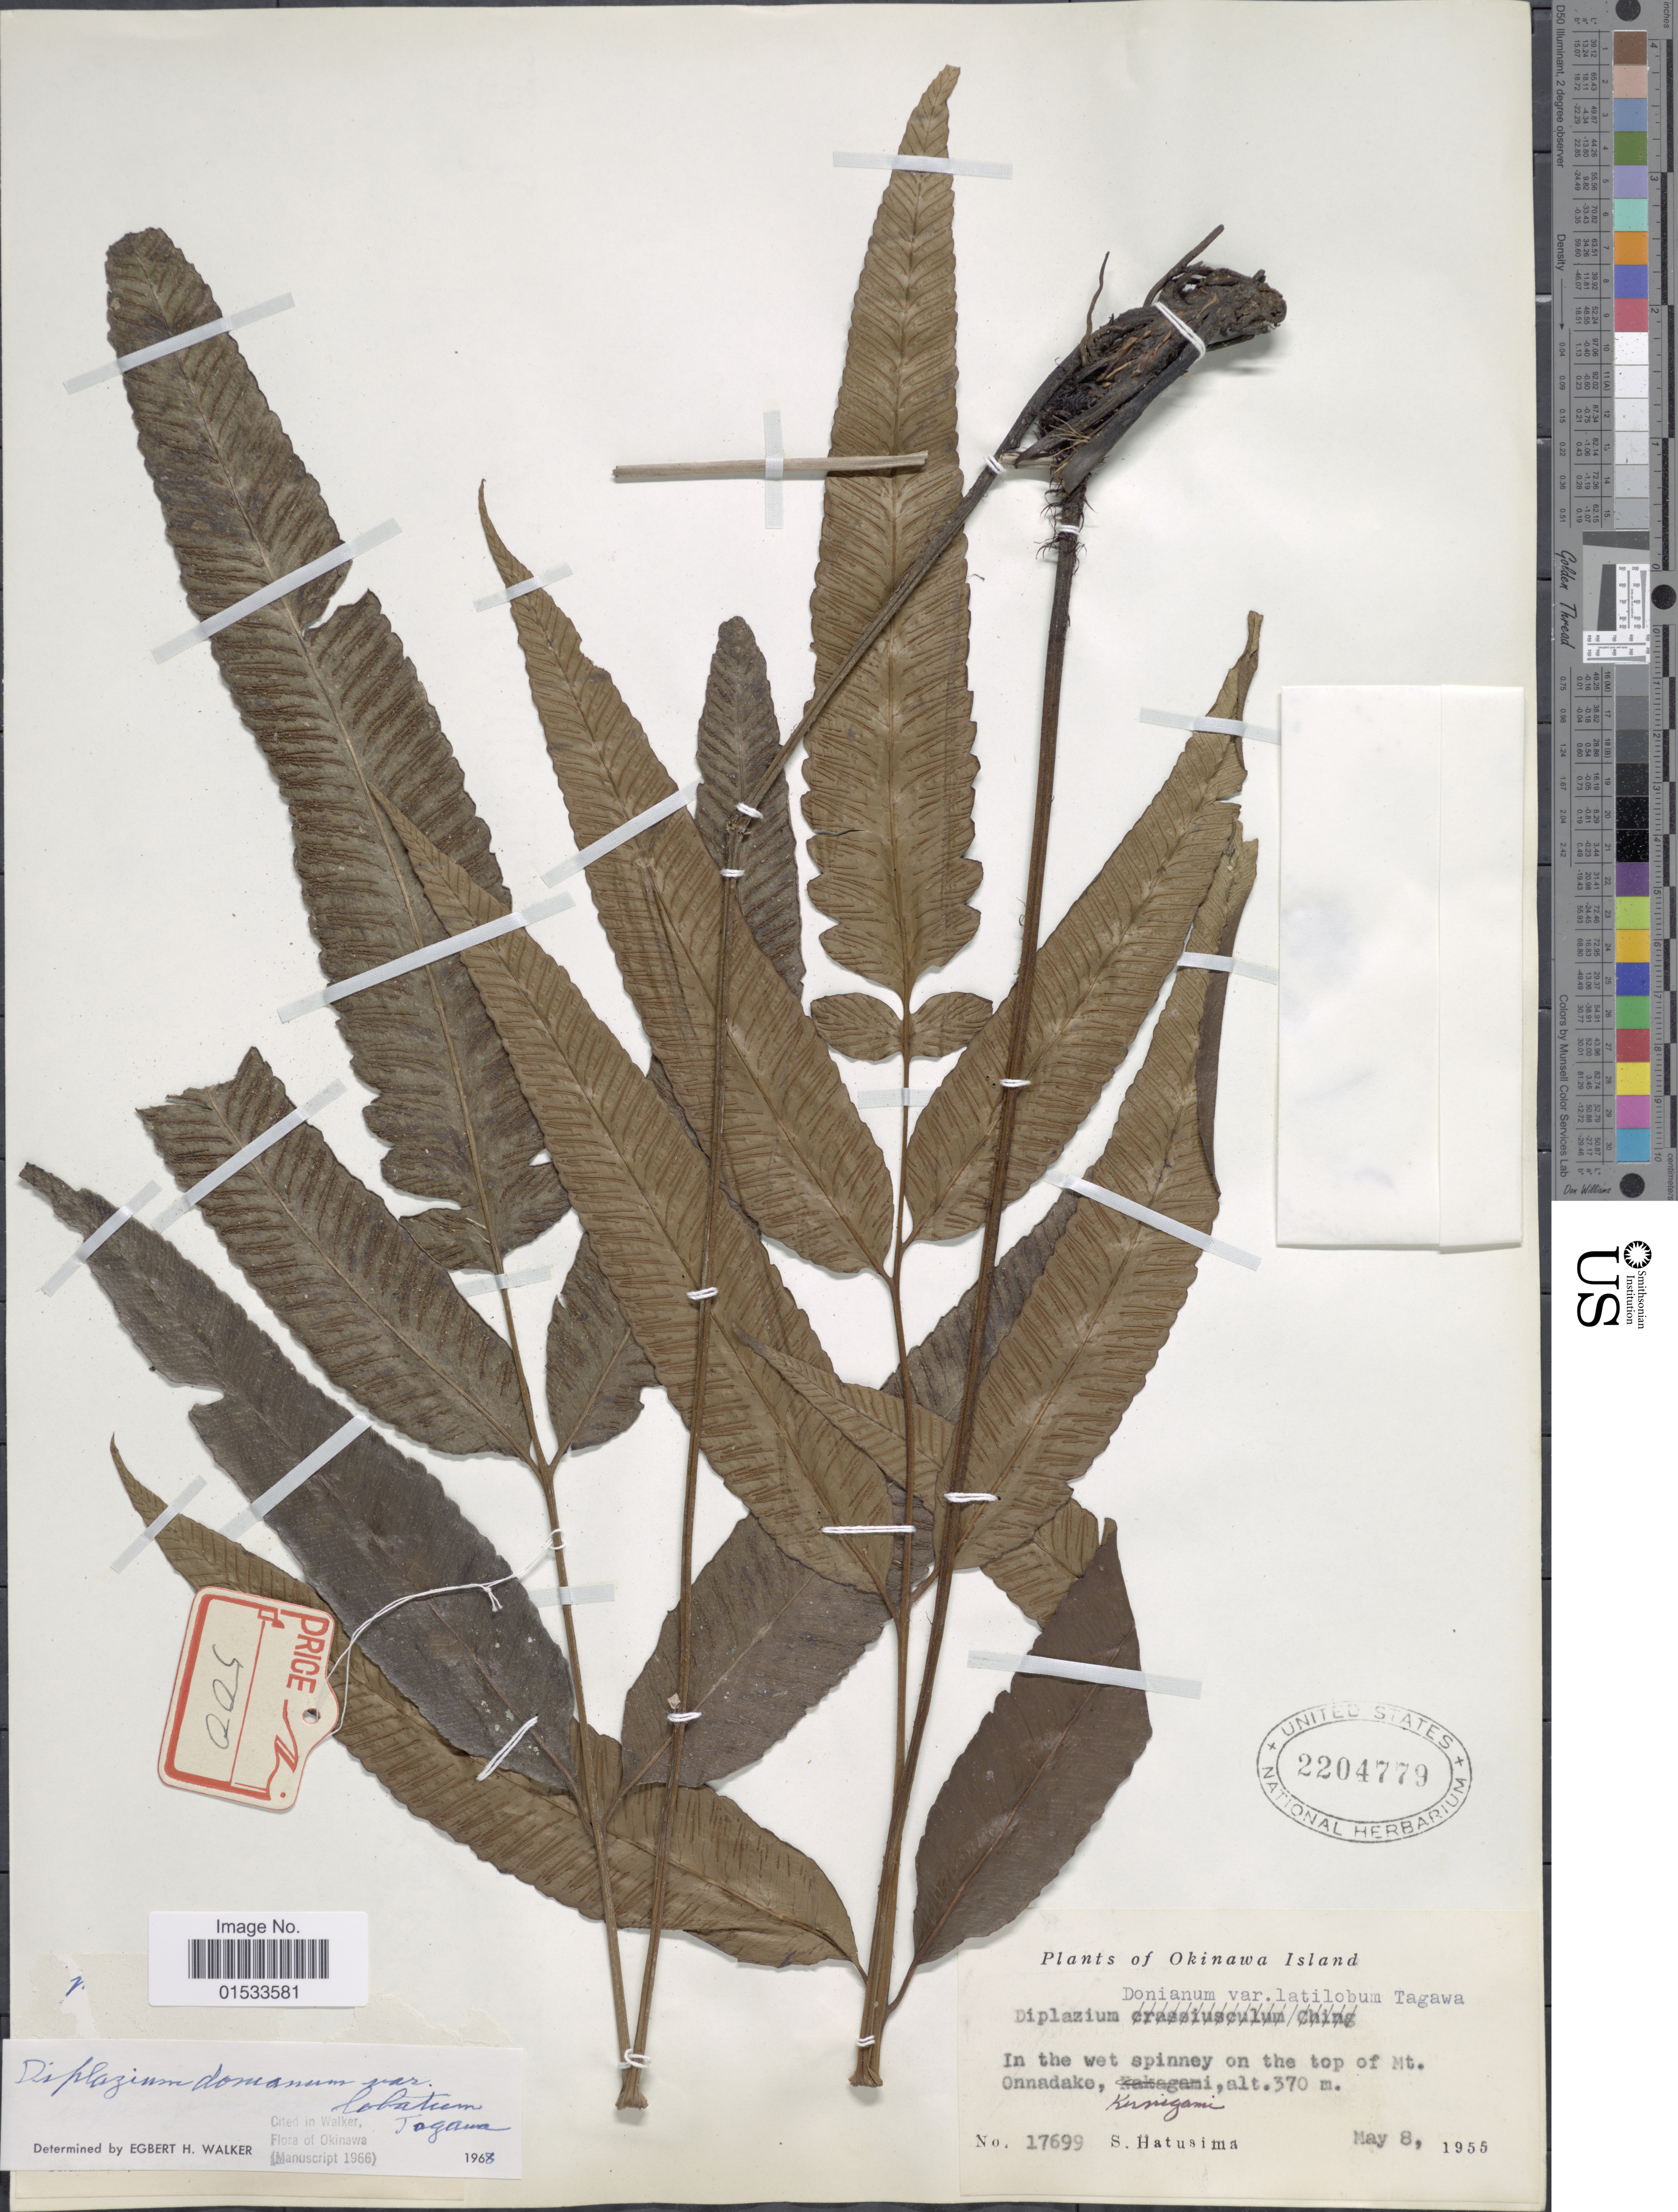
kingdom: Plantae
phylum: Tracheophyta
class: Polypodiopsida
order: Polypodiales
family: Athyriaceae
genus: Diplazium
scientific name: Diplazium donianum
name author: (Mett.) Tardieu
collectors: S. Hatusima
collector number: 17699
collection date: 1955-05-08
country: Japan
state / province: Okinawa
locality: Okinawa Island, Mt. Onnadake, Kunigama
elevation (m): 370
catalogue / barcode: US 2204779